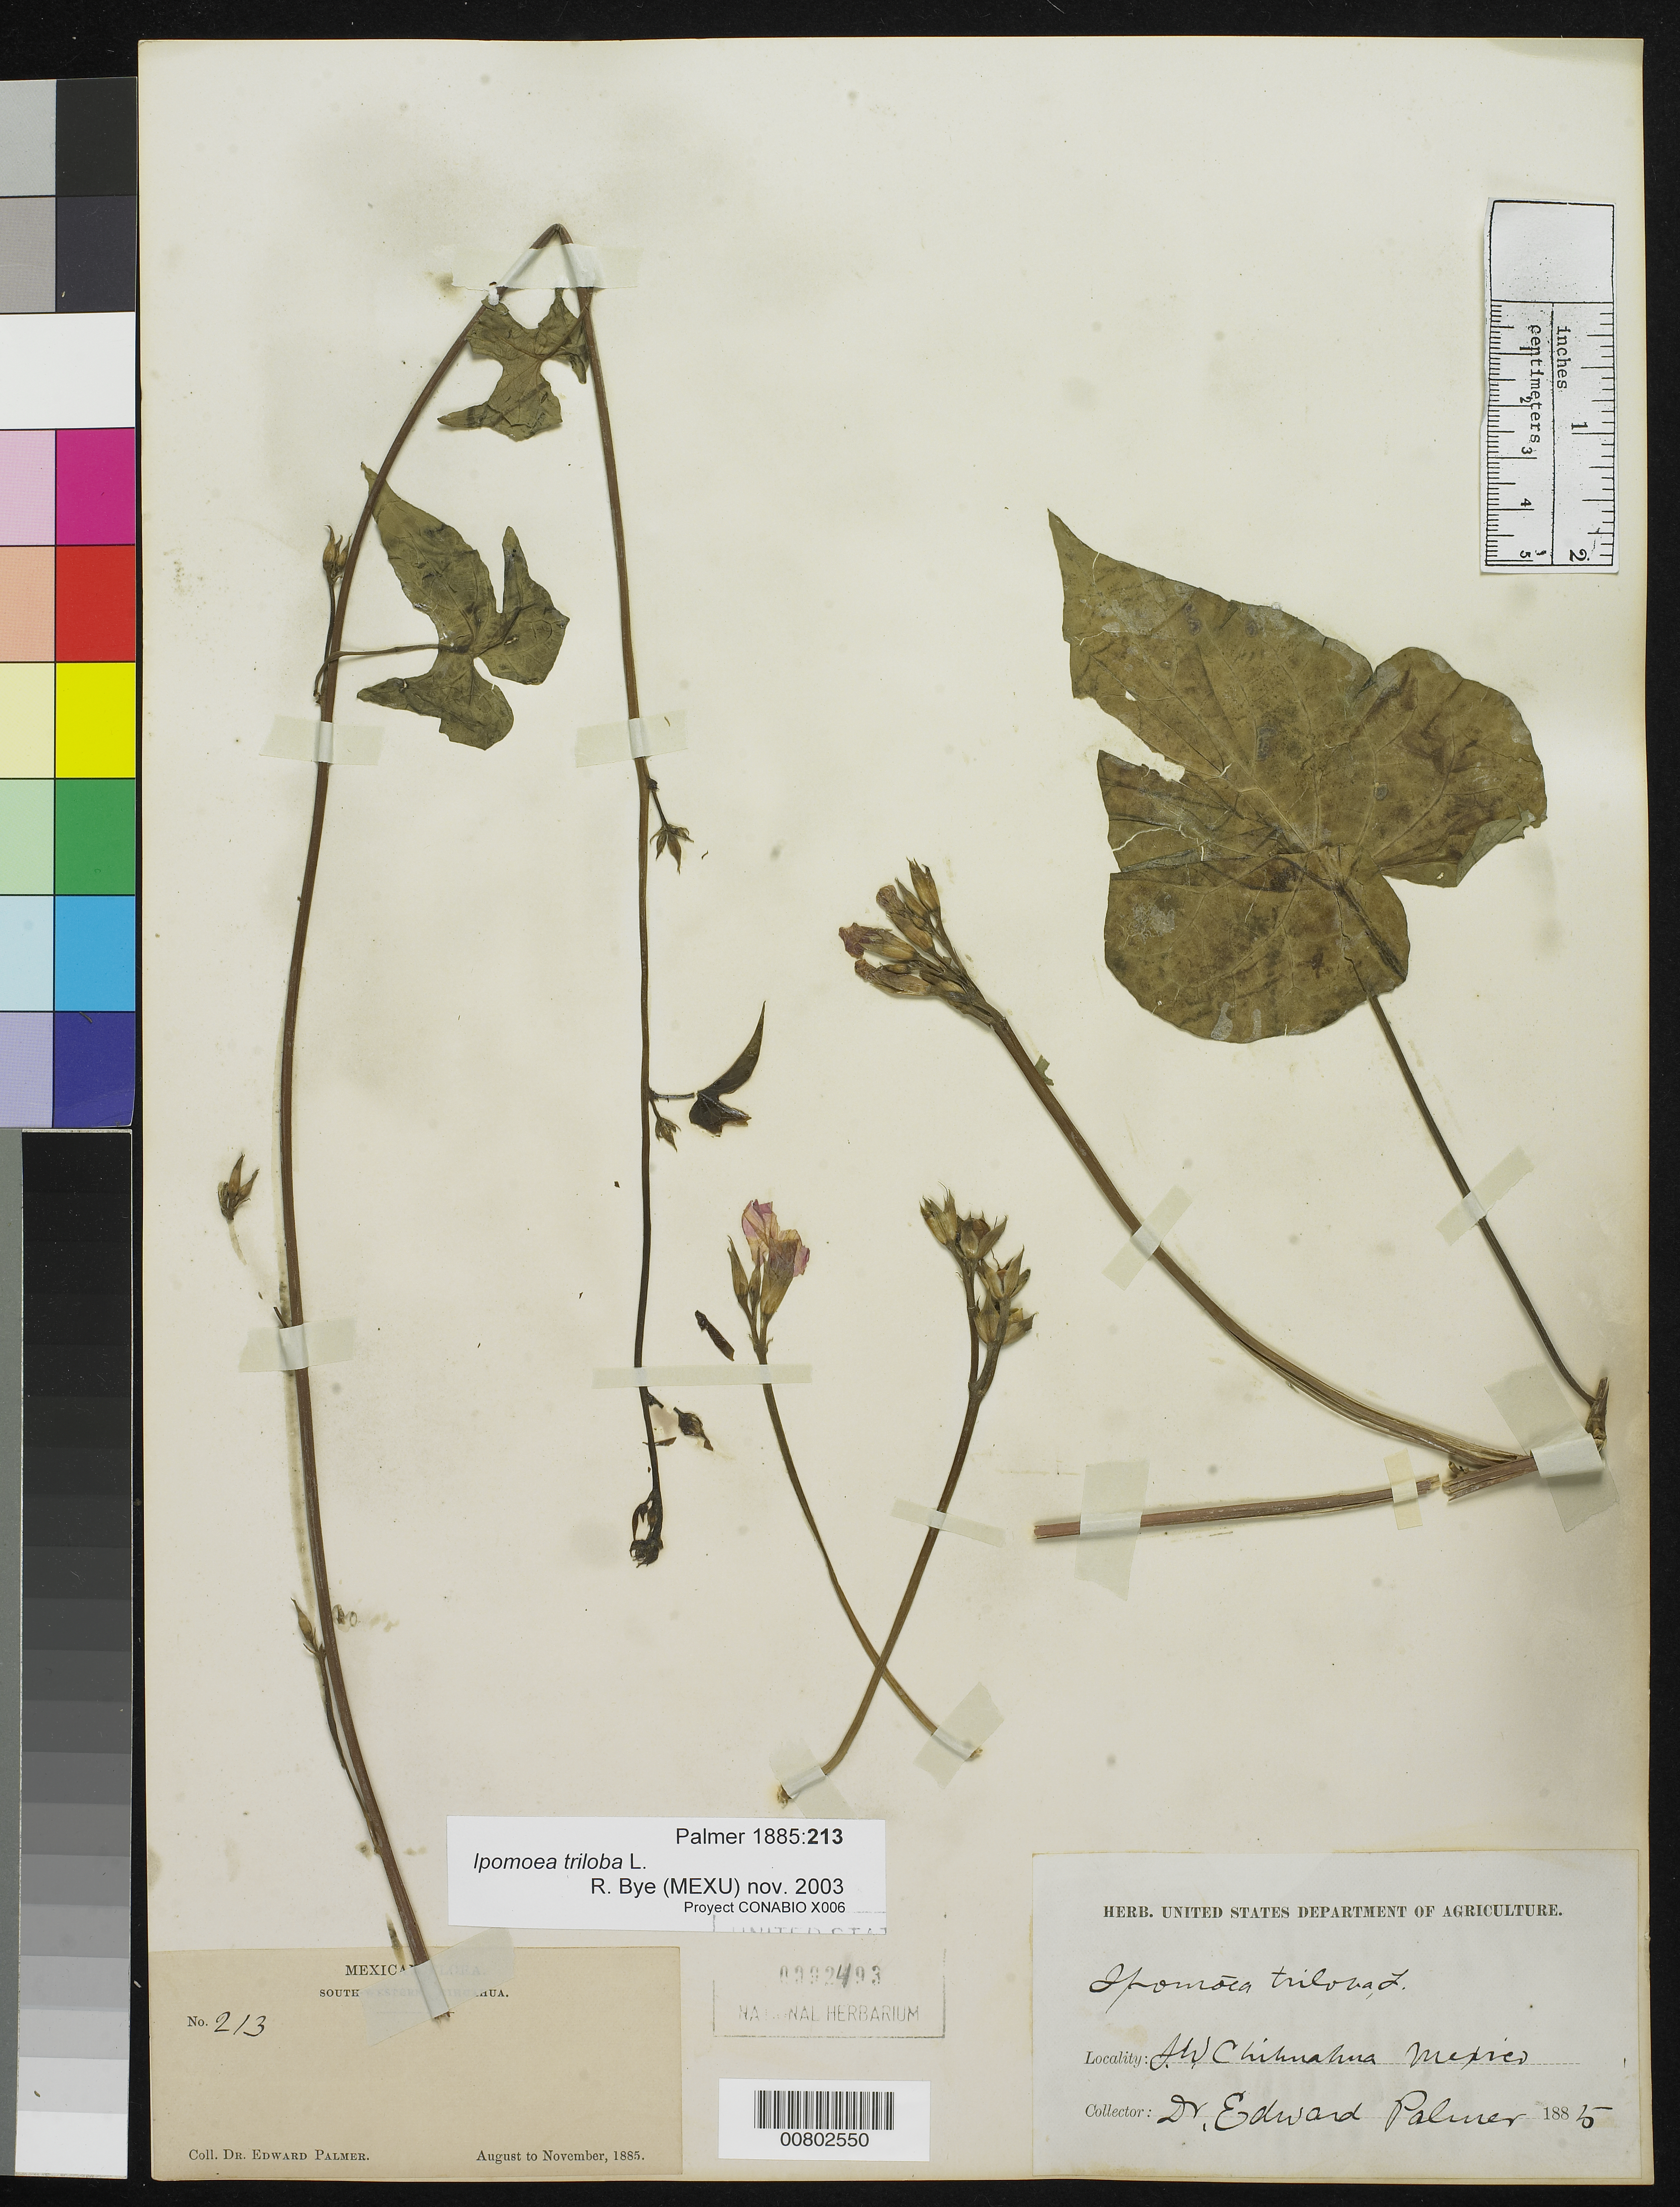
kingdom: Plantae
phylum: Tracheophyta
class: Magnoliopsida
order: Solanales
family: Convolvulaceae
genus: Ipomoea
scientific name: Ipomoea triloba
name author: L.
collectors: E. Palmer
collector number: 213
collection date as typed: Aug 1885 to -- Nov 1885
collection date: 1885-08/1885-11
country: Mexico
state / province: Chihuahua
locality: SW Chihuahua.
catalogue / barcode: US 92493